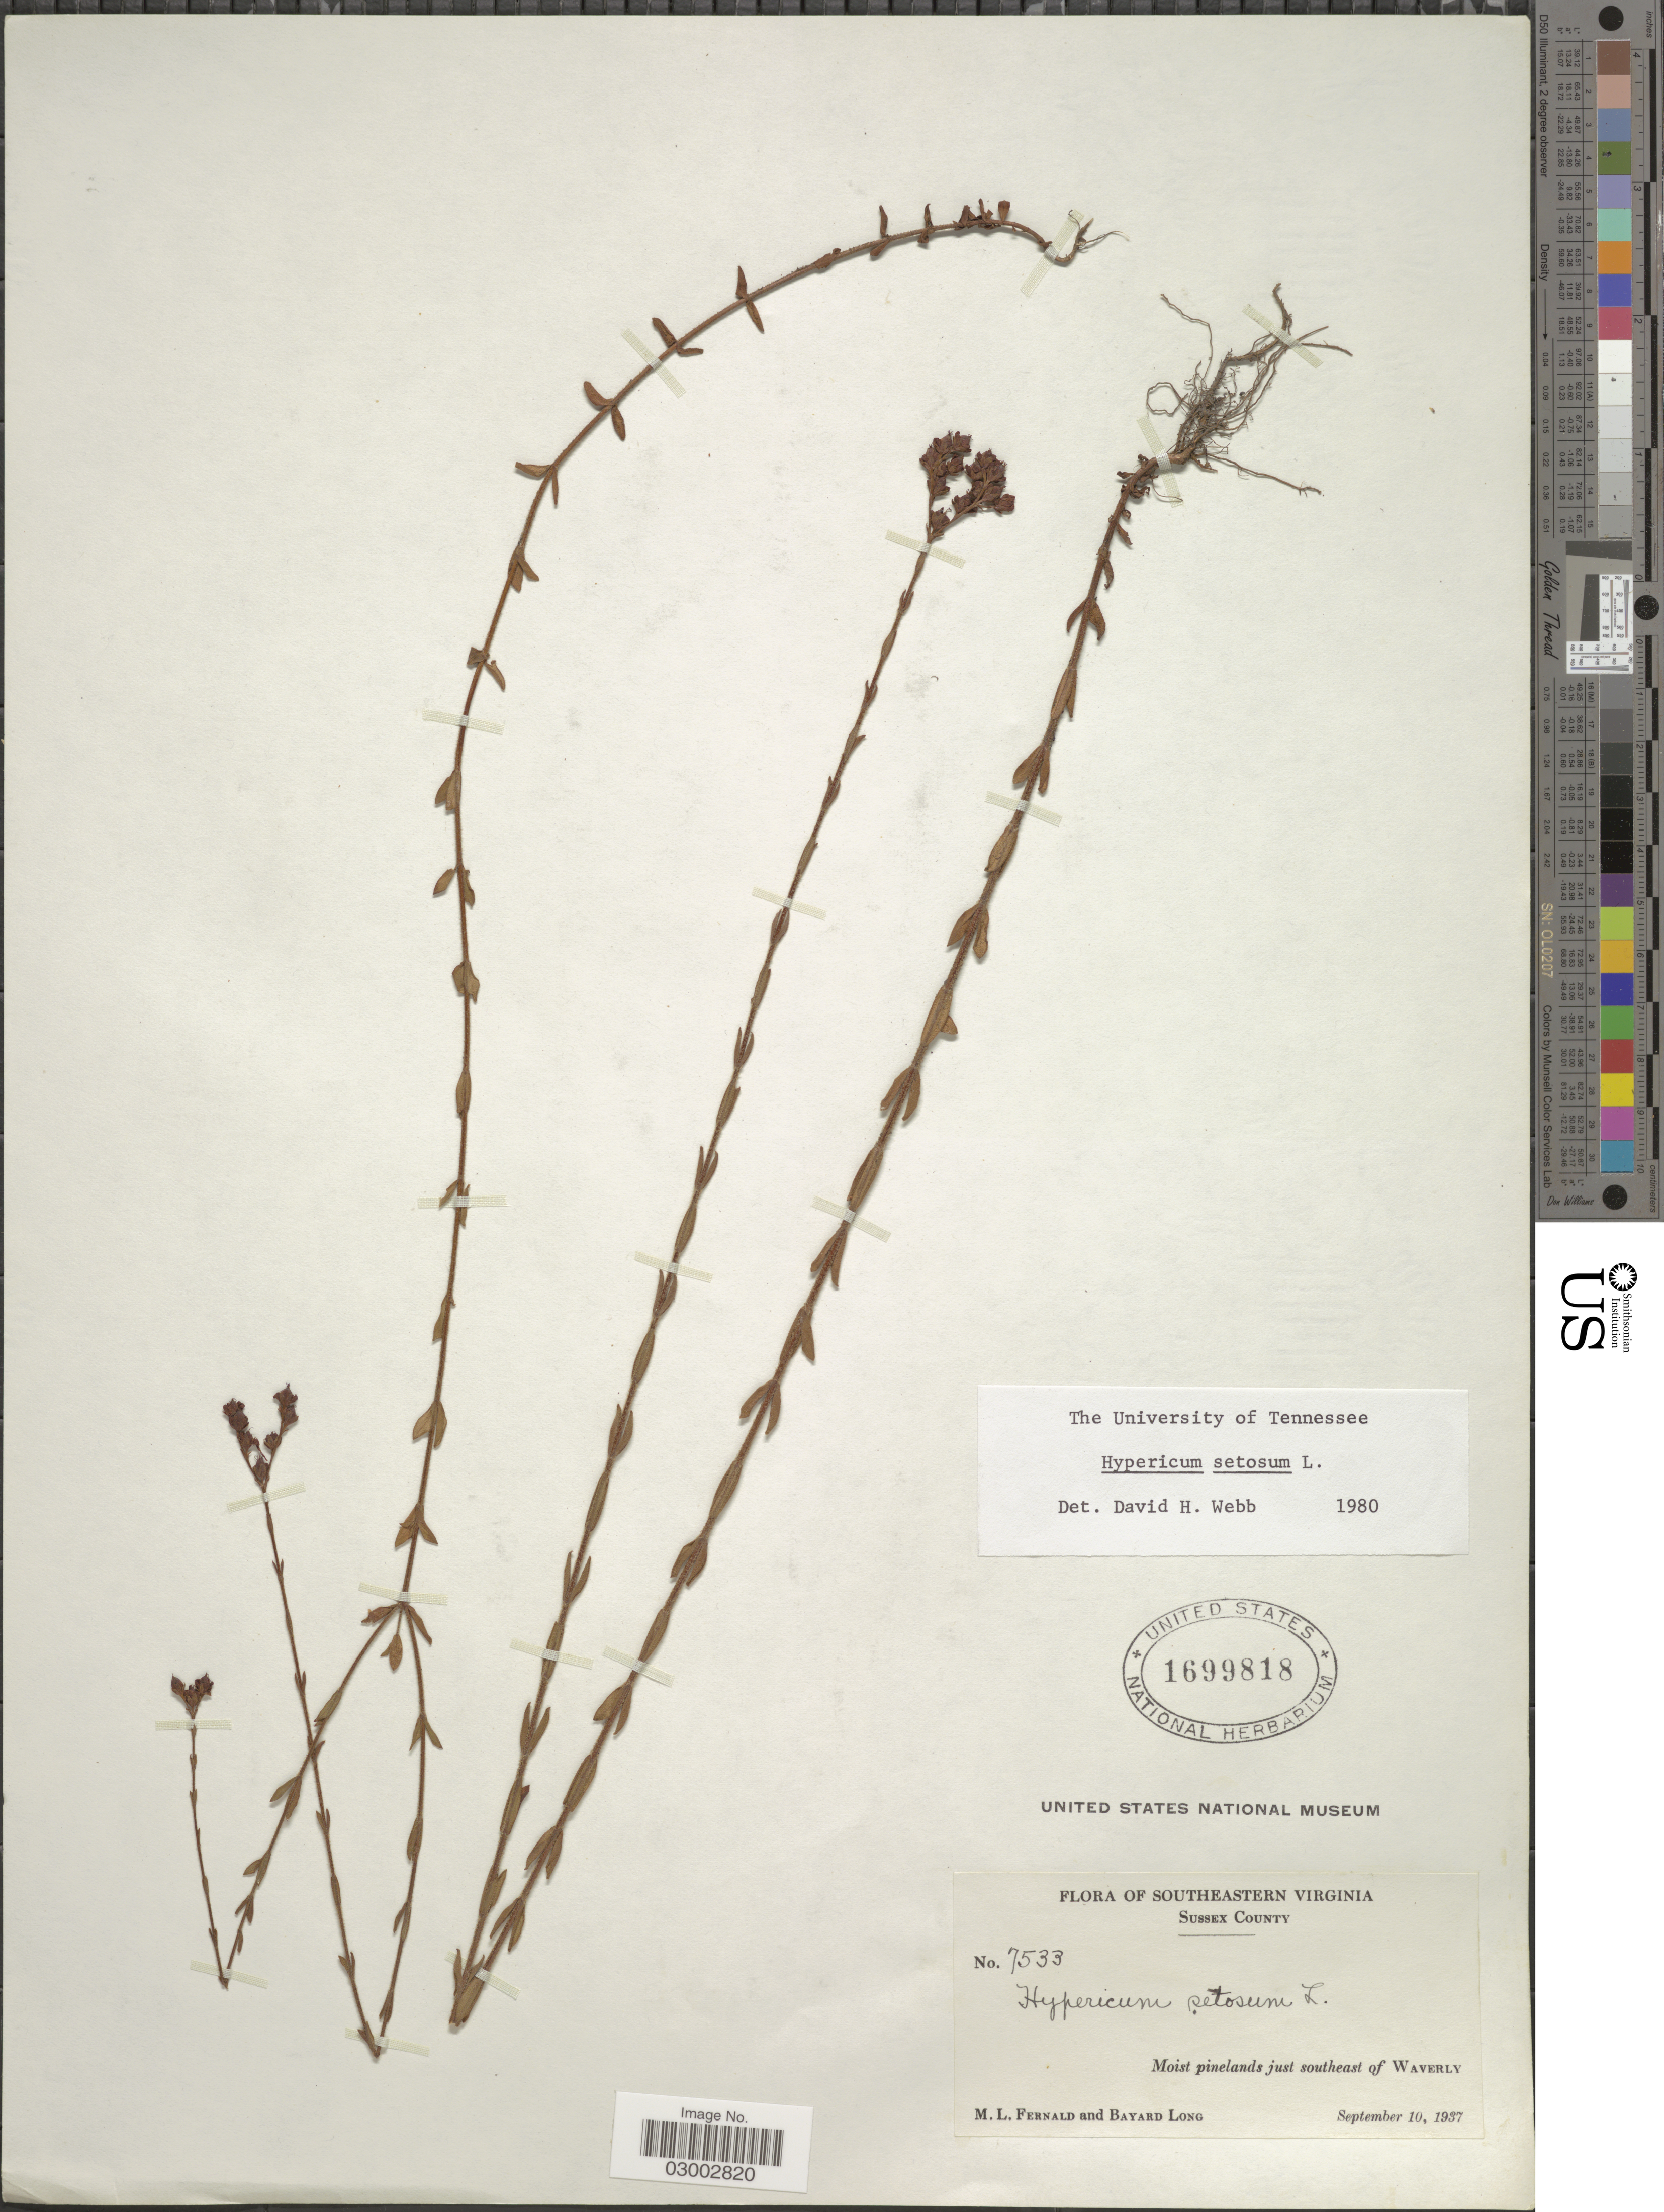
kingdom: Plantae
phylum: Tracheophyta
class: Magnoliopsida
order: Malpighiales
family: Hypericaceae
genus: Hypericum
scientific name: Hypericum setosum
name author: L.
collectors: M. L. Fernald & B. Long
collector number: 7533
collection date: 1937-09-10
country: United States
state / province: Virginia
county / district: Sussex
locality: Southeastern Virginia. Sussex County. Moist pinelands just southeast of Waverly.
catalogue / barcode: US 1699818